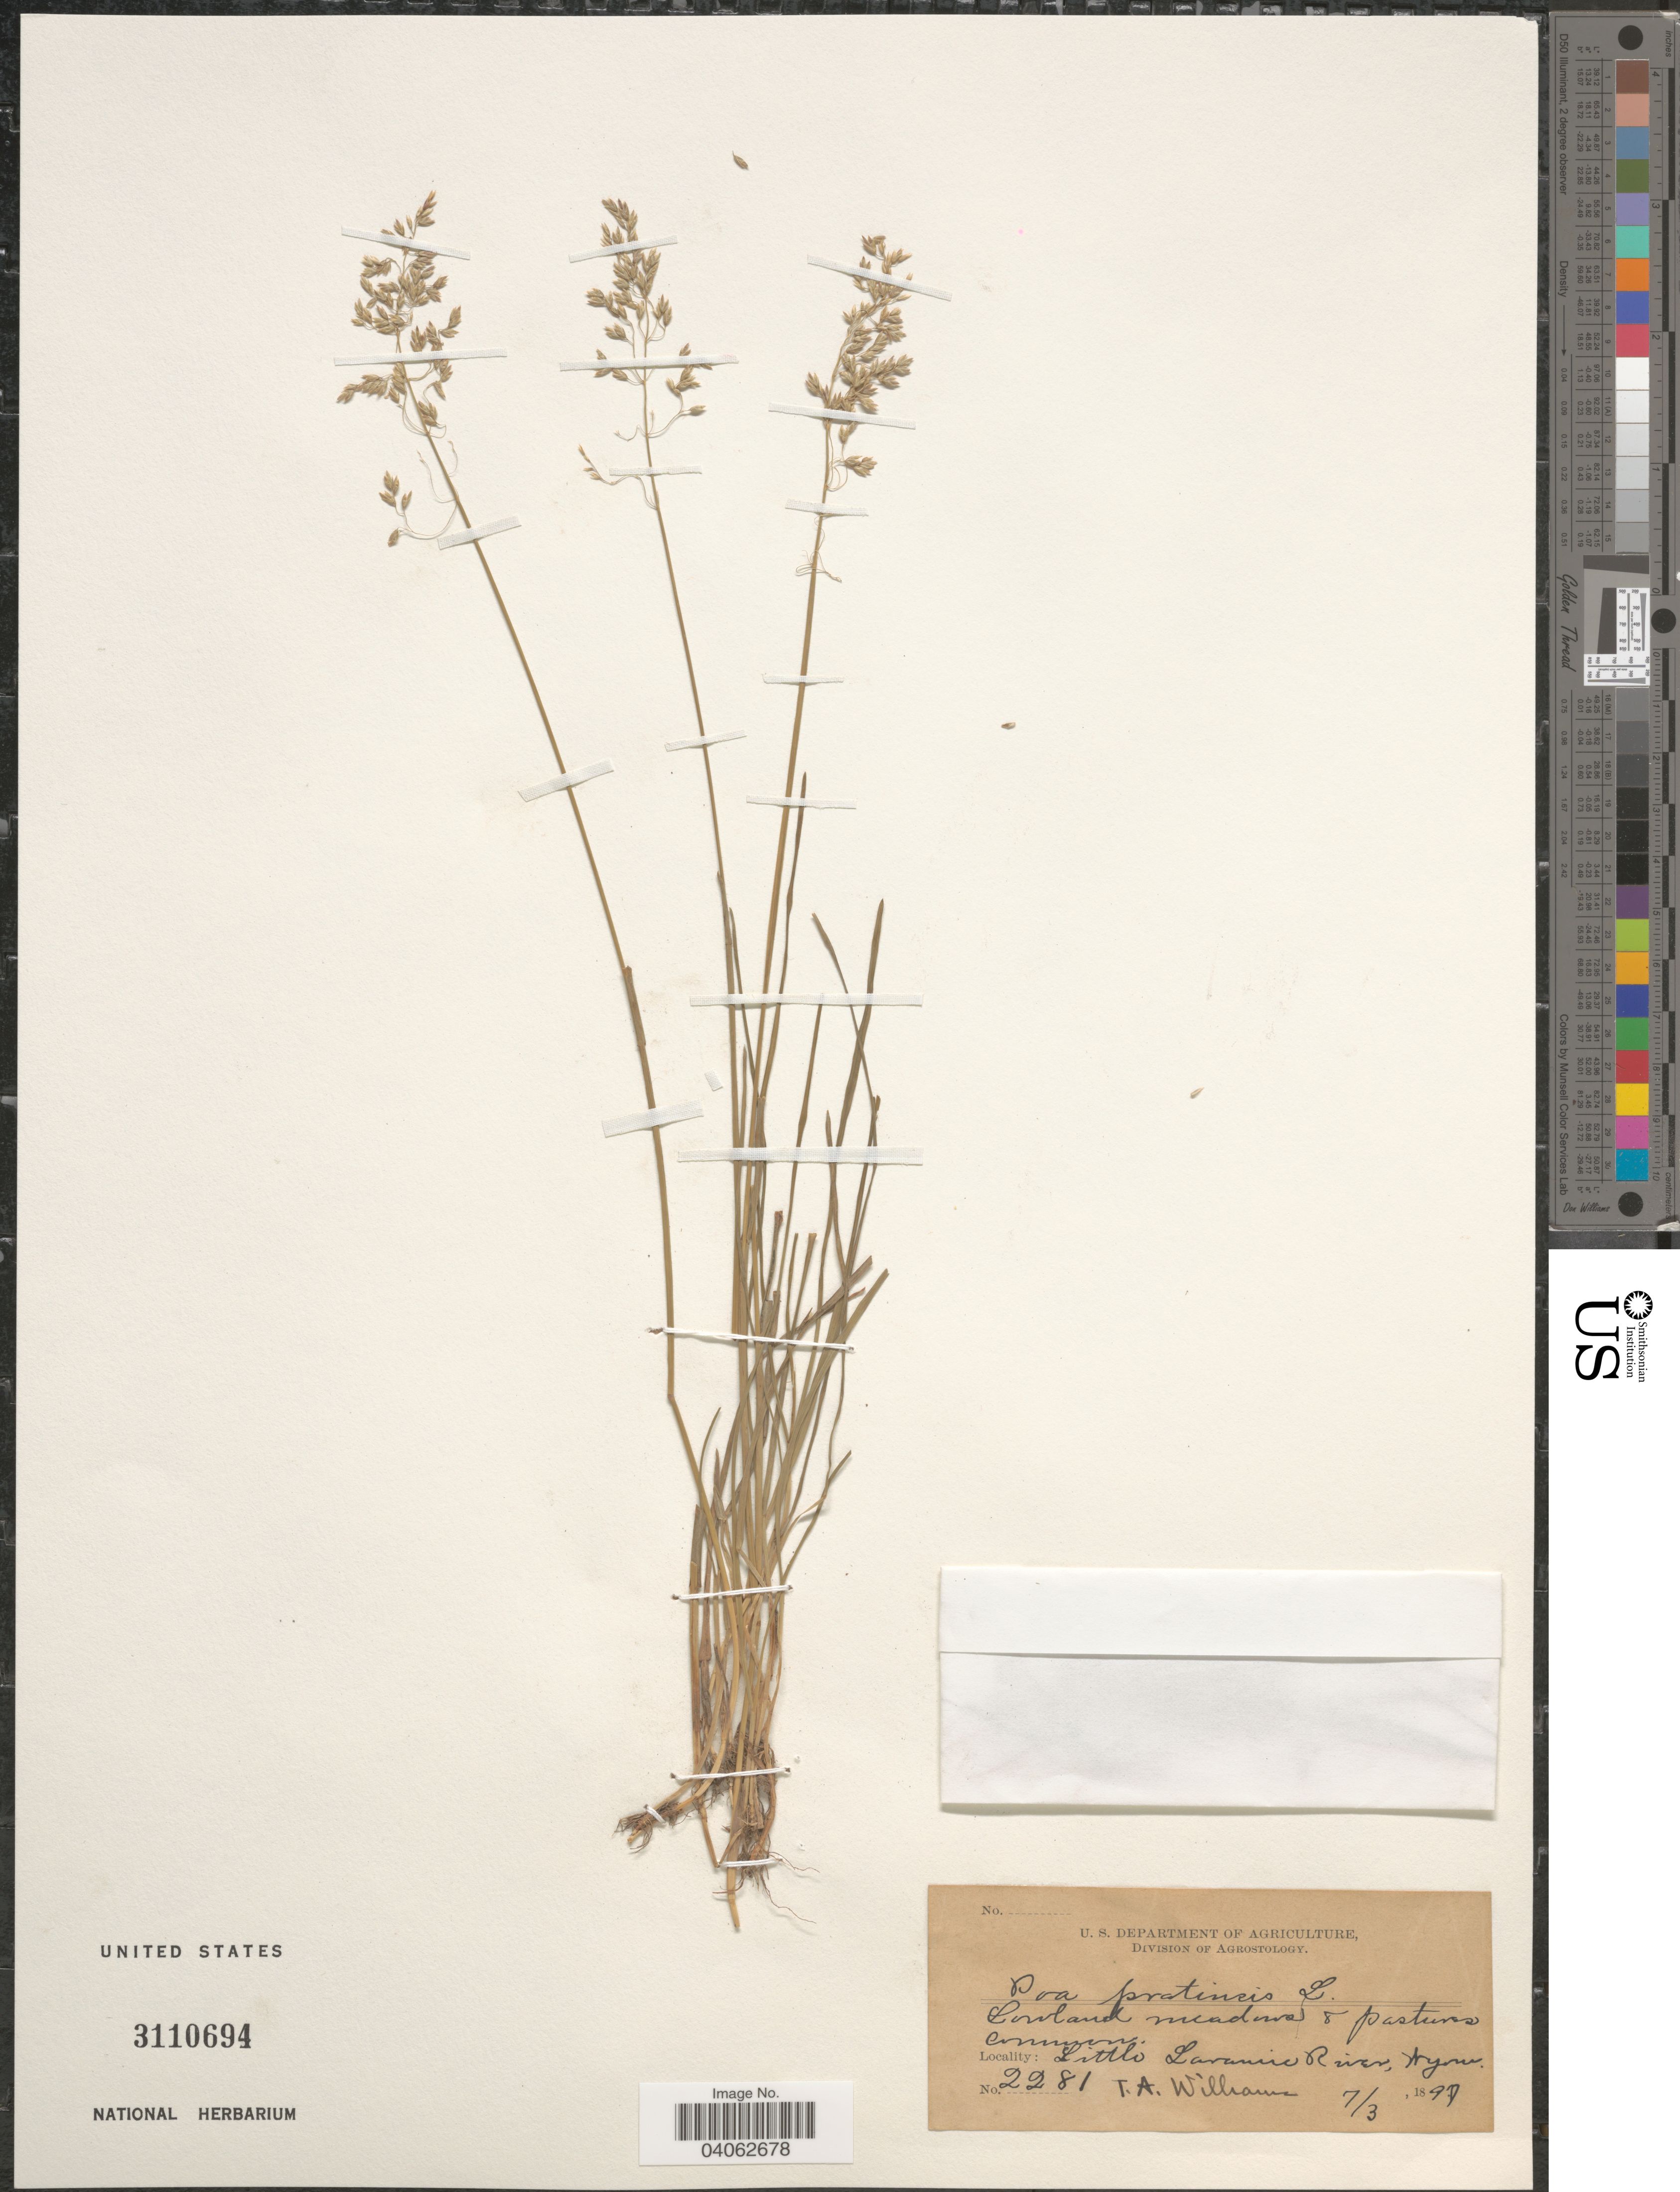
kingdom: Plantae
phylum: Tracheophyta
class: Liliopsida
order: Poales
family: Poaceae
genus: Poa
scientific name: Poa pratensis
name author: L.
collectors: T. Williams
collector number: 2281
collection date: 1897-07-03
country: United States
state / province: Wyoming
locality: Little Laramie River.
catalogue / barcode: US 3110694